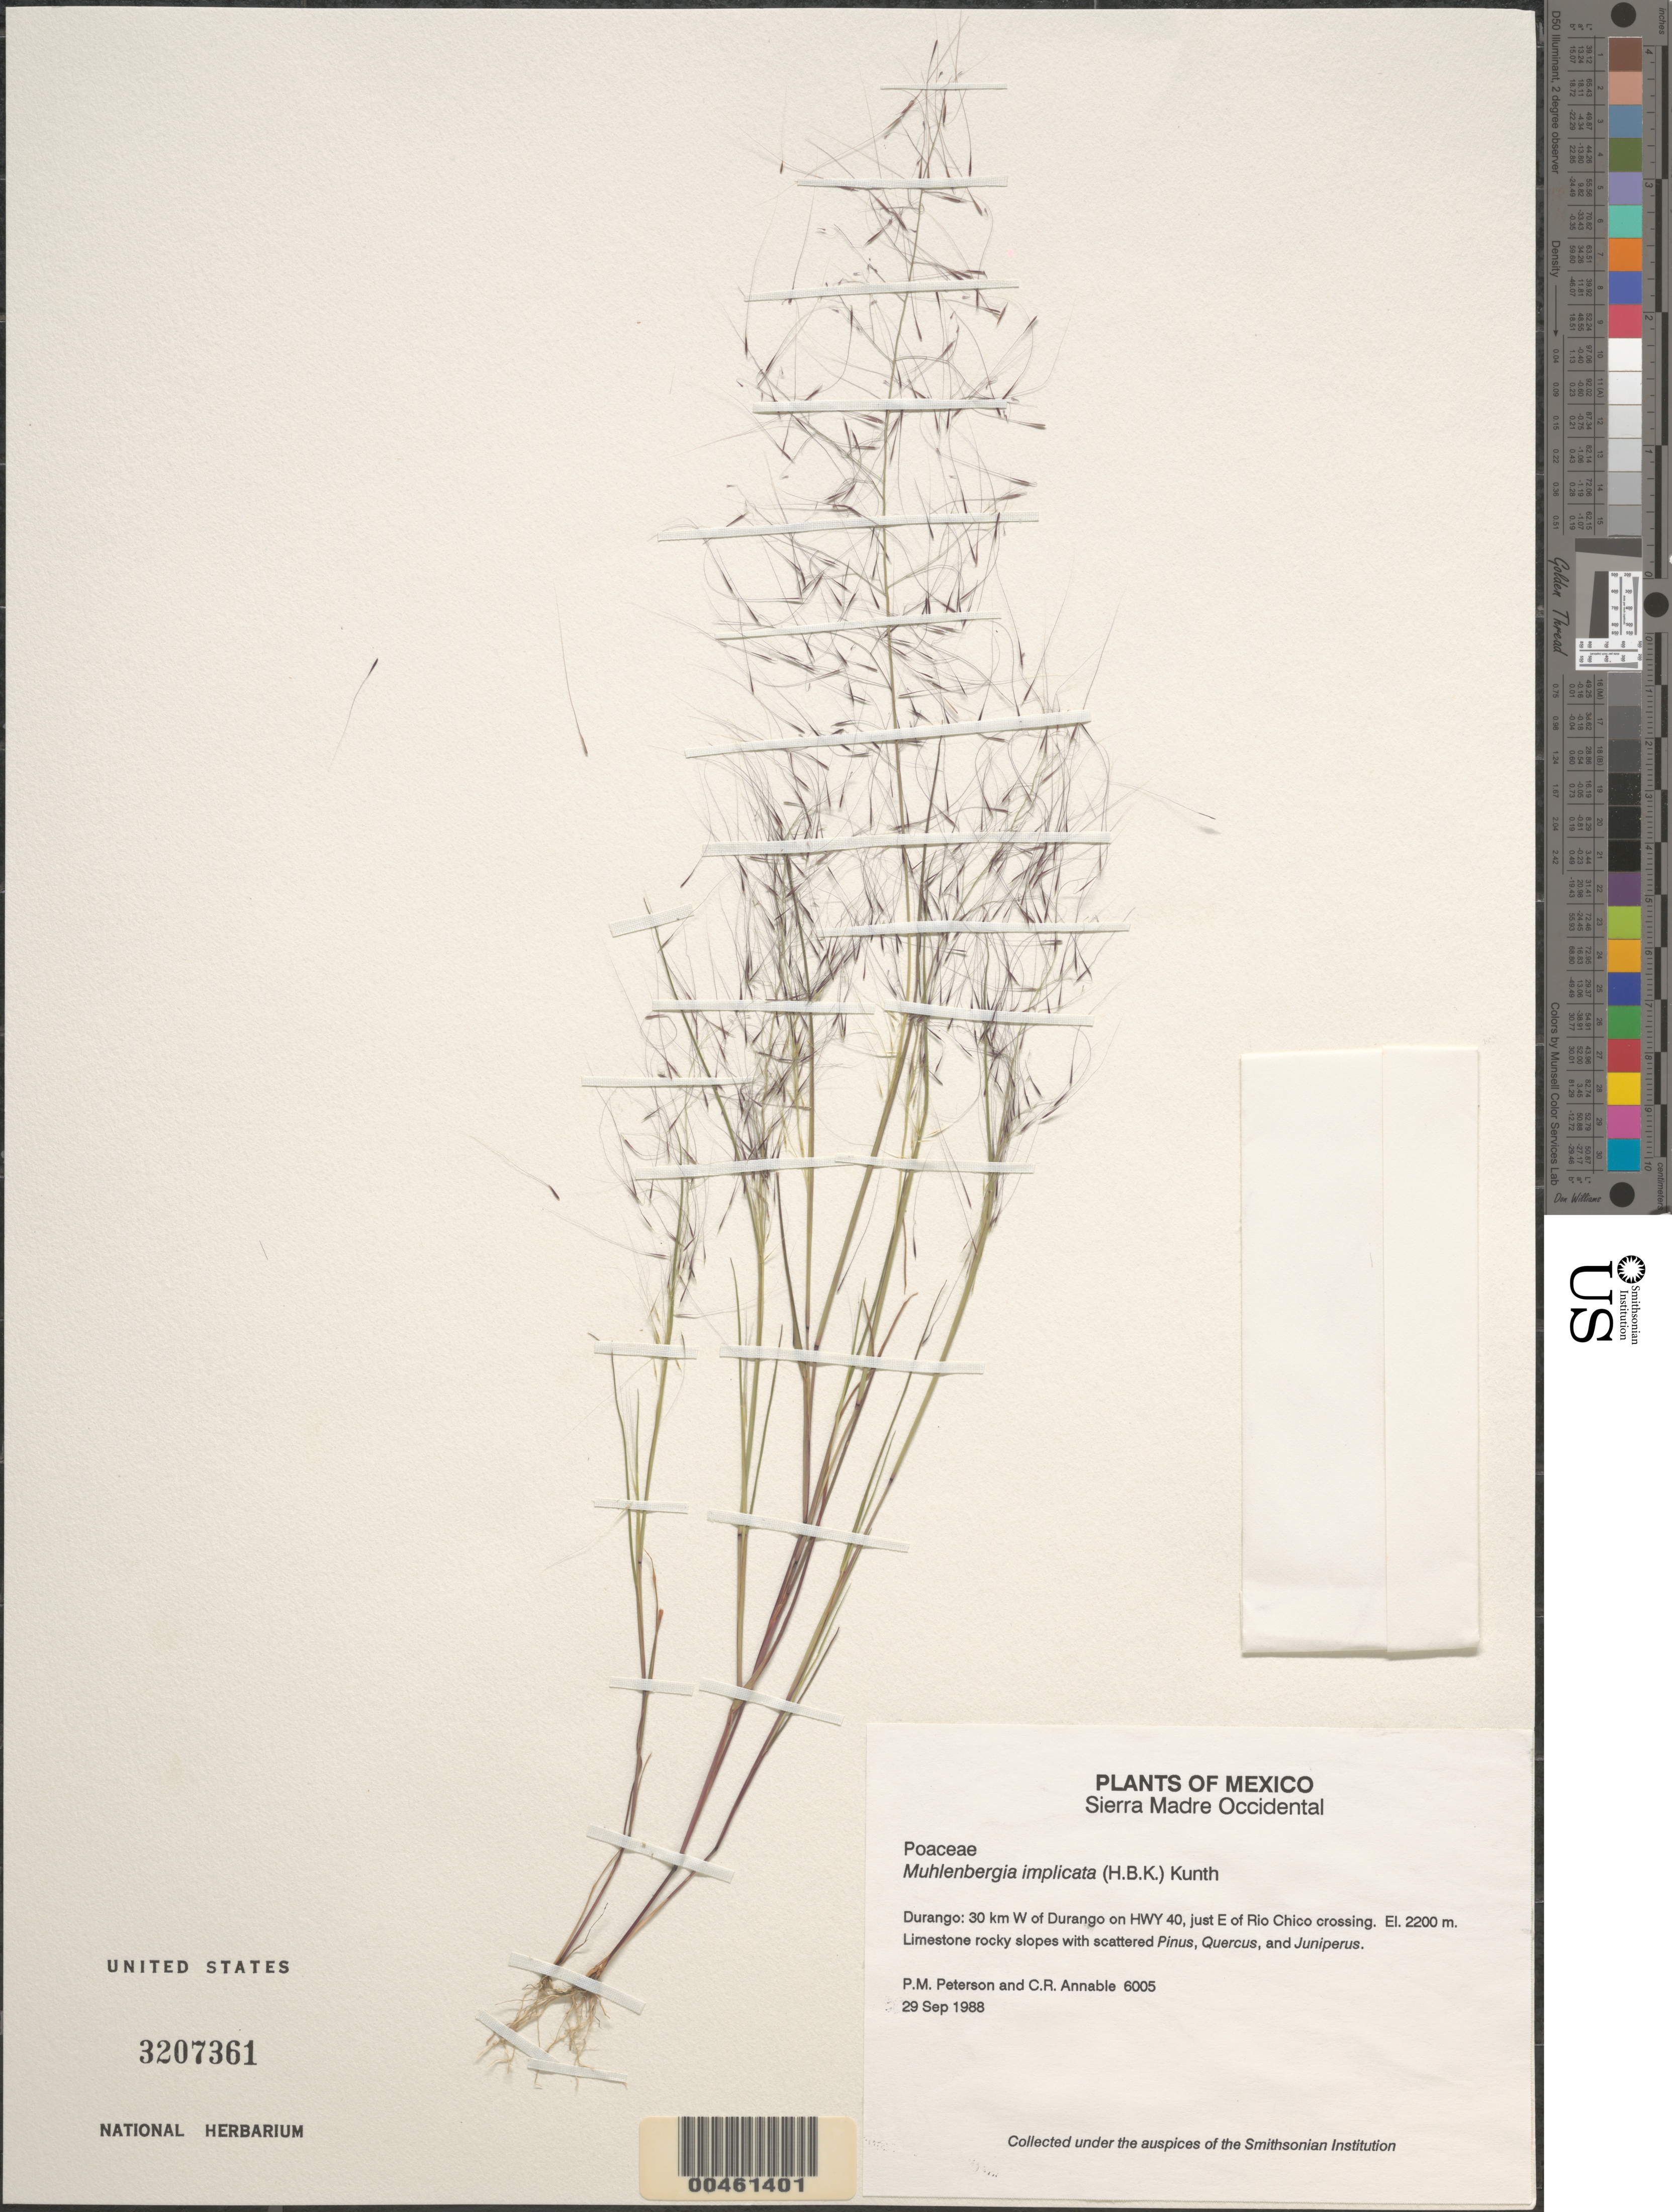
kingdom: Plantae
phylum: Tracheophyta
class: Liliopsida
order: Poales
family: Poaceae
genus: Muhlenbergia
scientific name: Muhlenbergia implicata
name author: (Kunth) Trin.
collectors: P. M. Peterson & C. R. Annable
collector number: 06005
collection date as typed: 29 Sep 1988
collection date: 1988-09-29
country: Mexico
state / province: Durango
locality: Sierra Madre Occidental, 30 km W of Durango on Hwy 40, just E of Rio Chico crossing.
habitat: Limestone rocky slopes with scattered Pinus, Quercus, and Juniperus.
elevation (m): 2200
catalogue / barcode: US 3207361